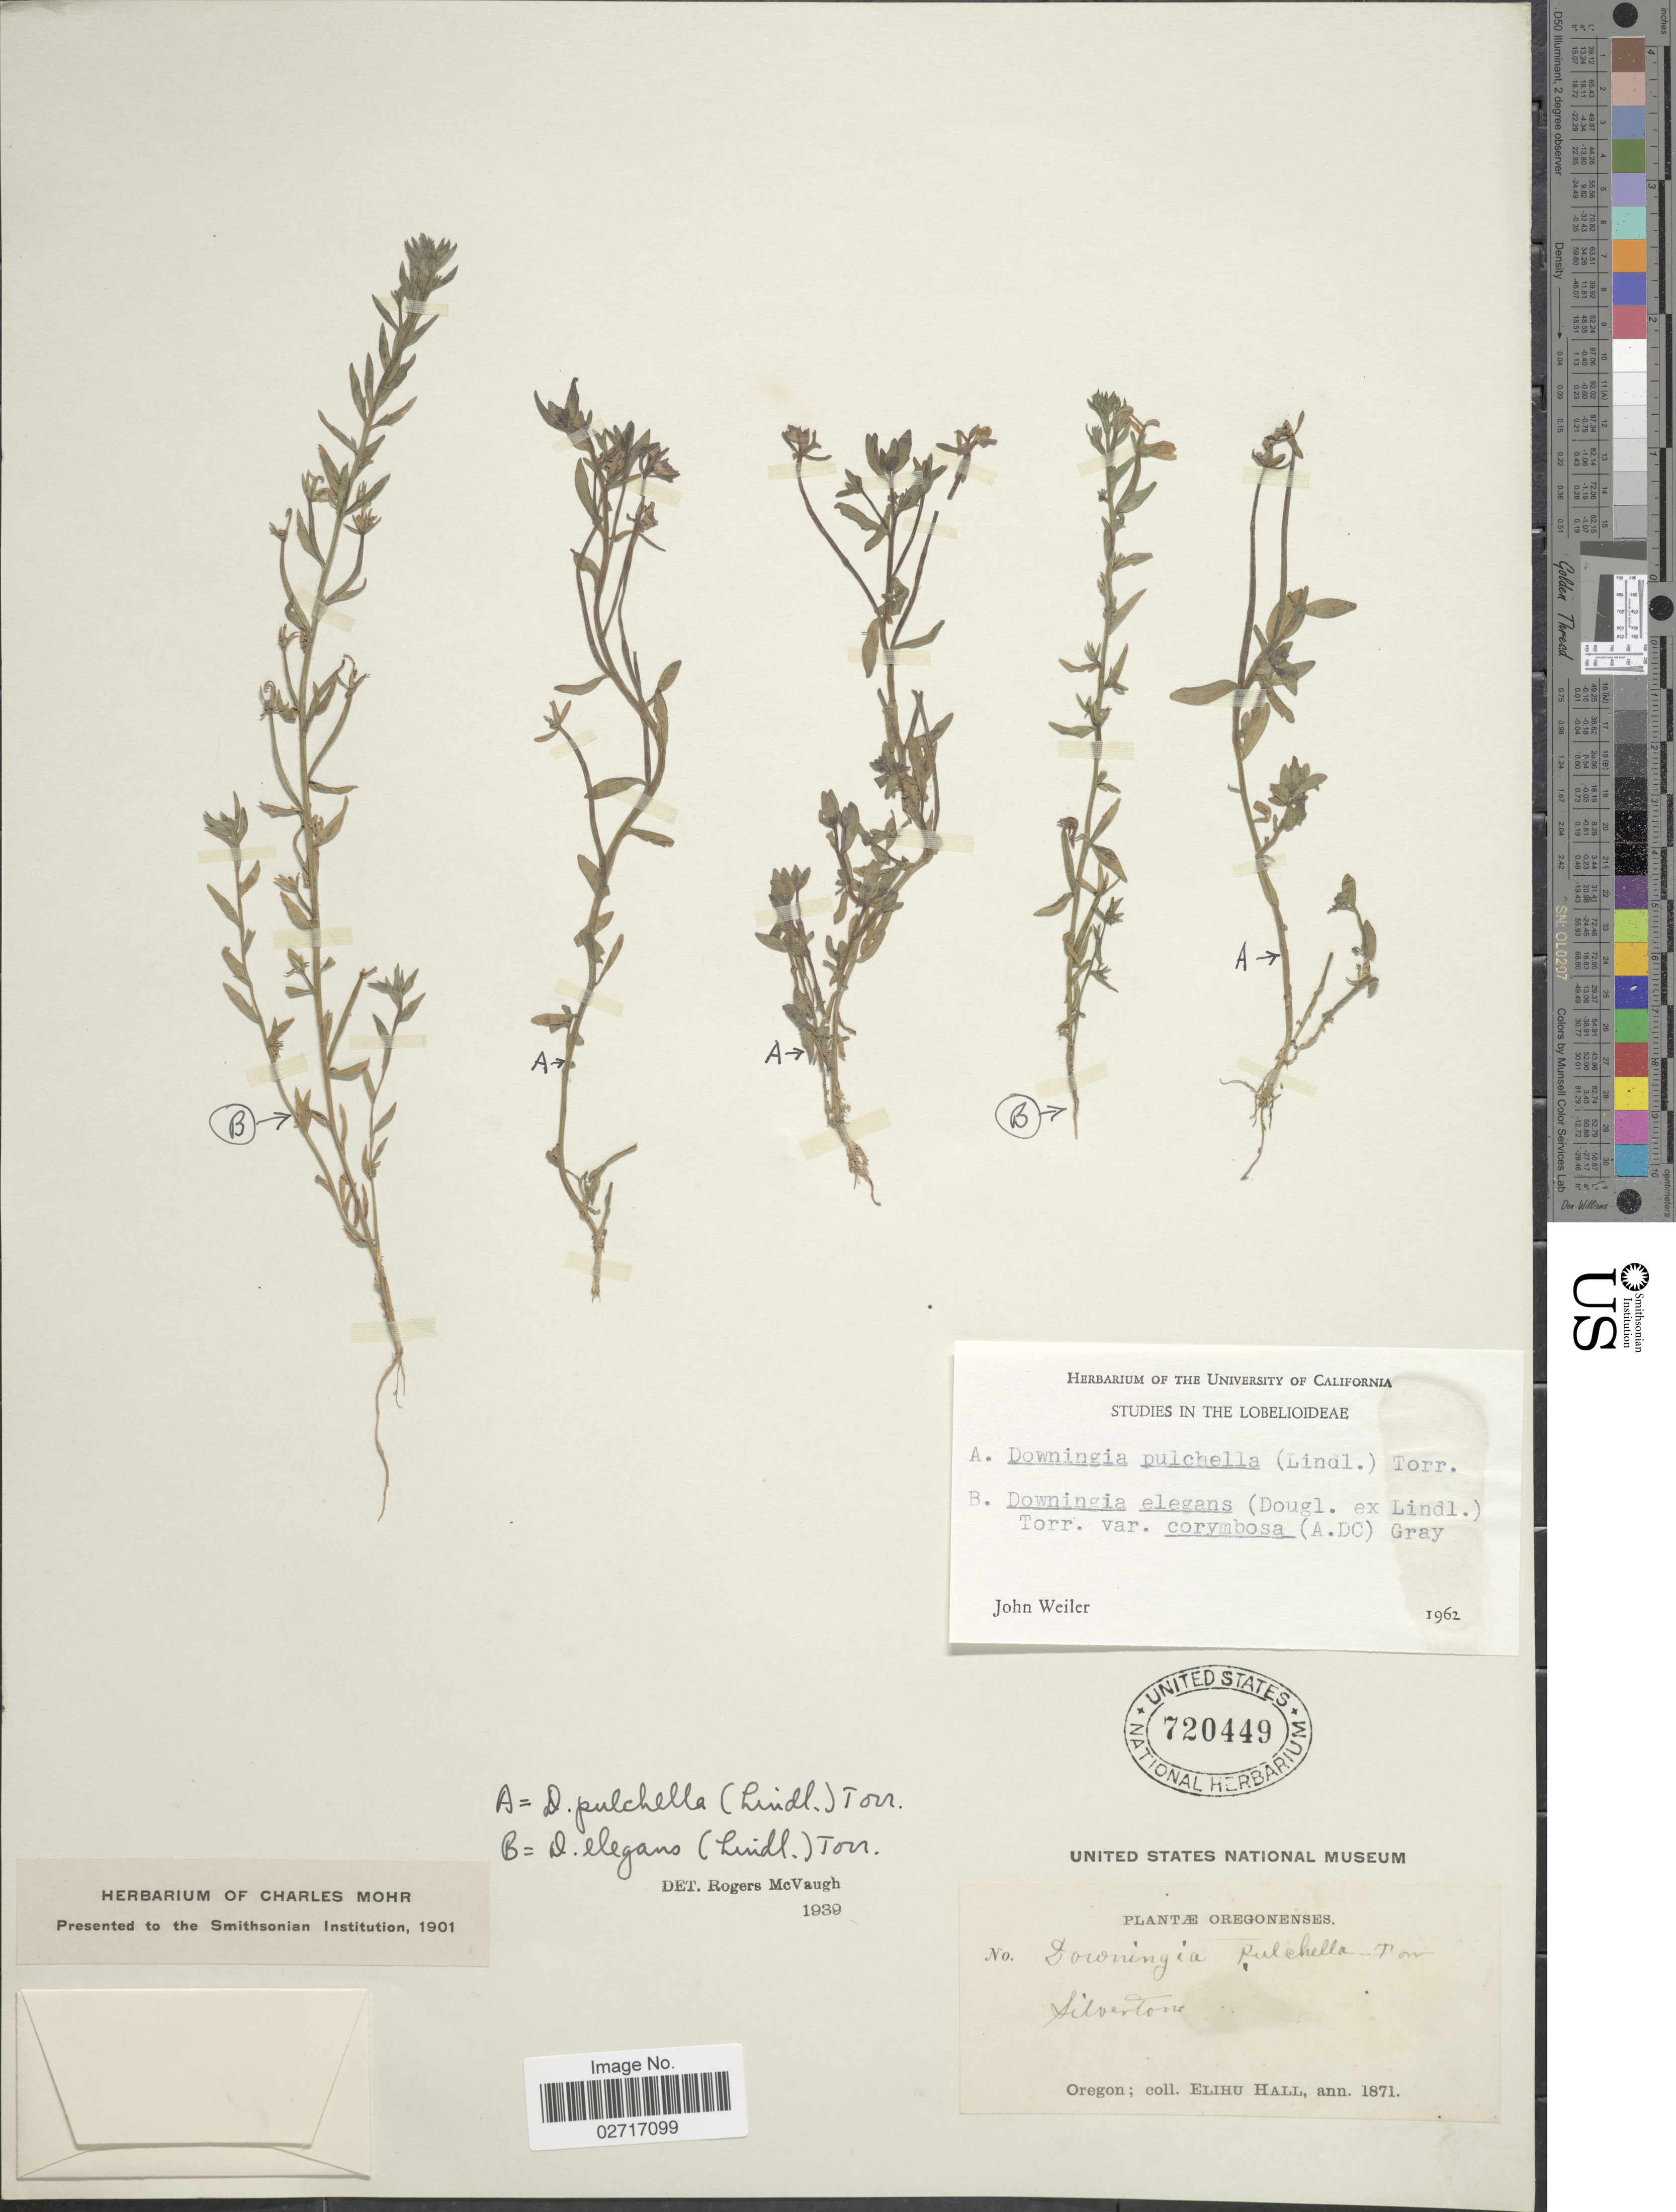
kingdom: Plantae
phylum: Tracheophyta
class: Magnoliopsida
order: Asterales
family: Campanulaceae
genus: Downingia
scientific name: Downingia pulchella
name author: (Lindl.) Torr.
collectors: E. Hall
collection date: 1871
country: United States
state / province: Oregon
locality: Silverton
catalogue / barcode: US 720449